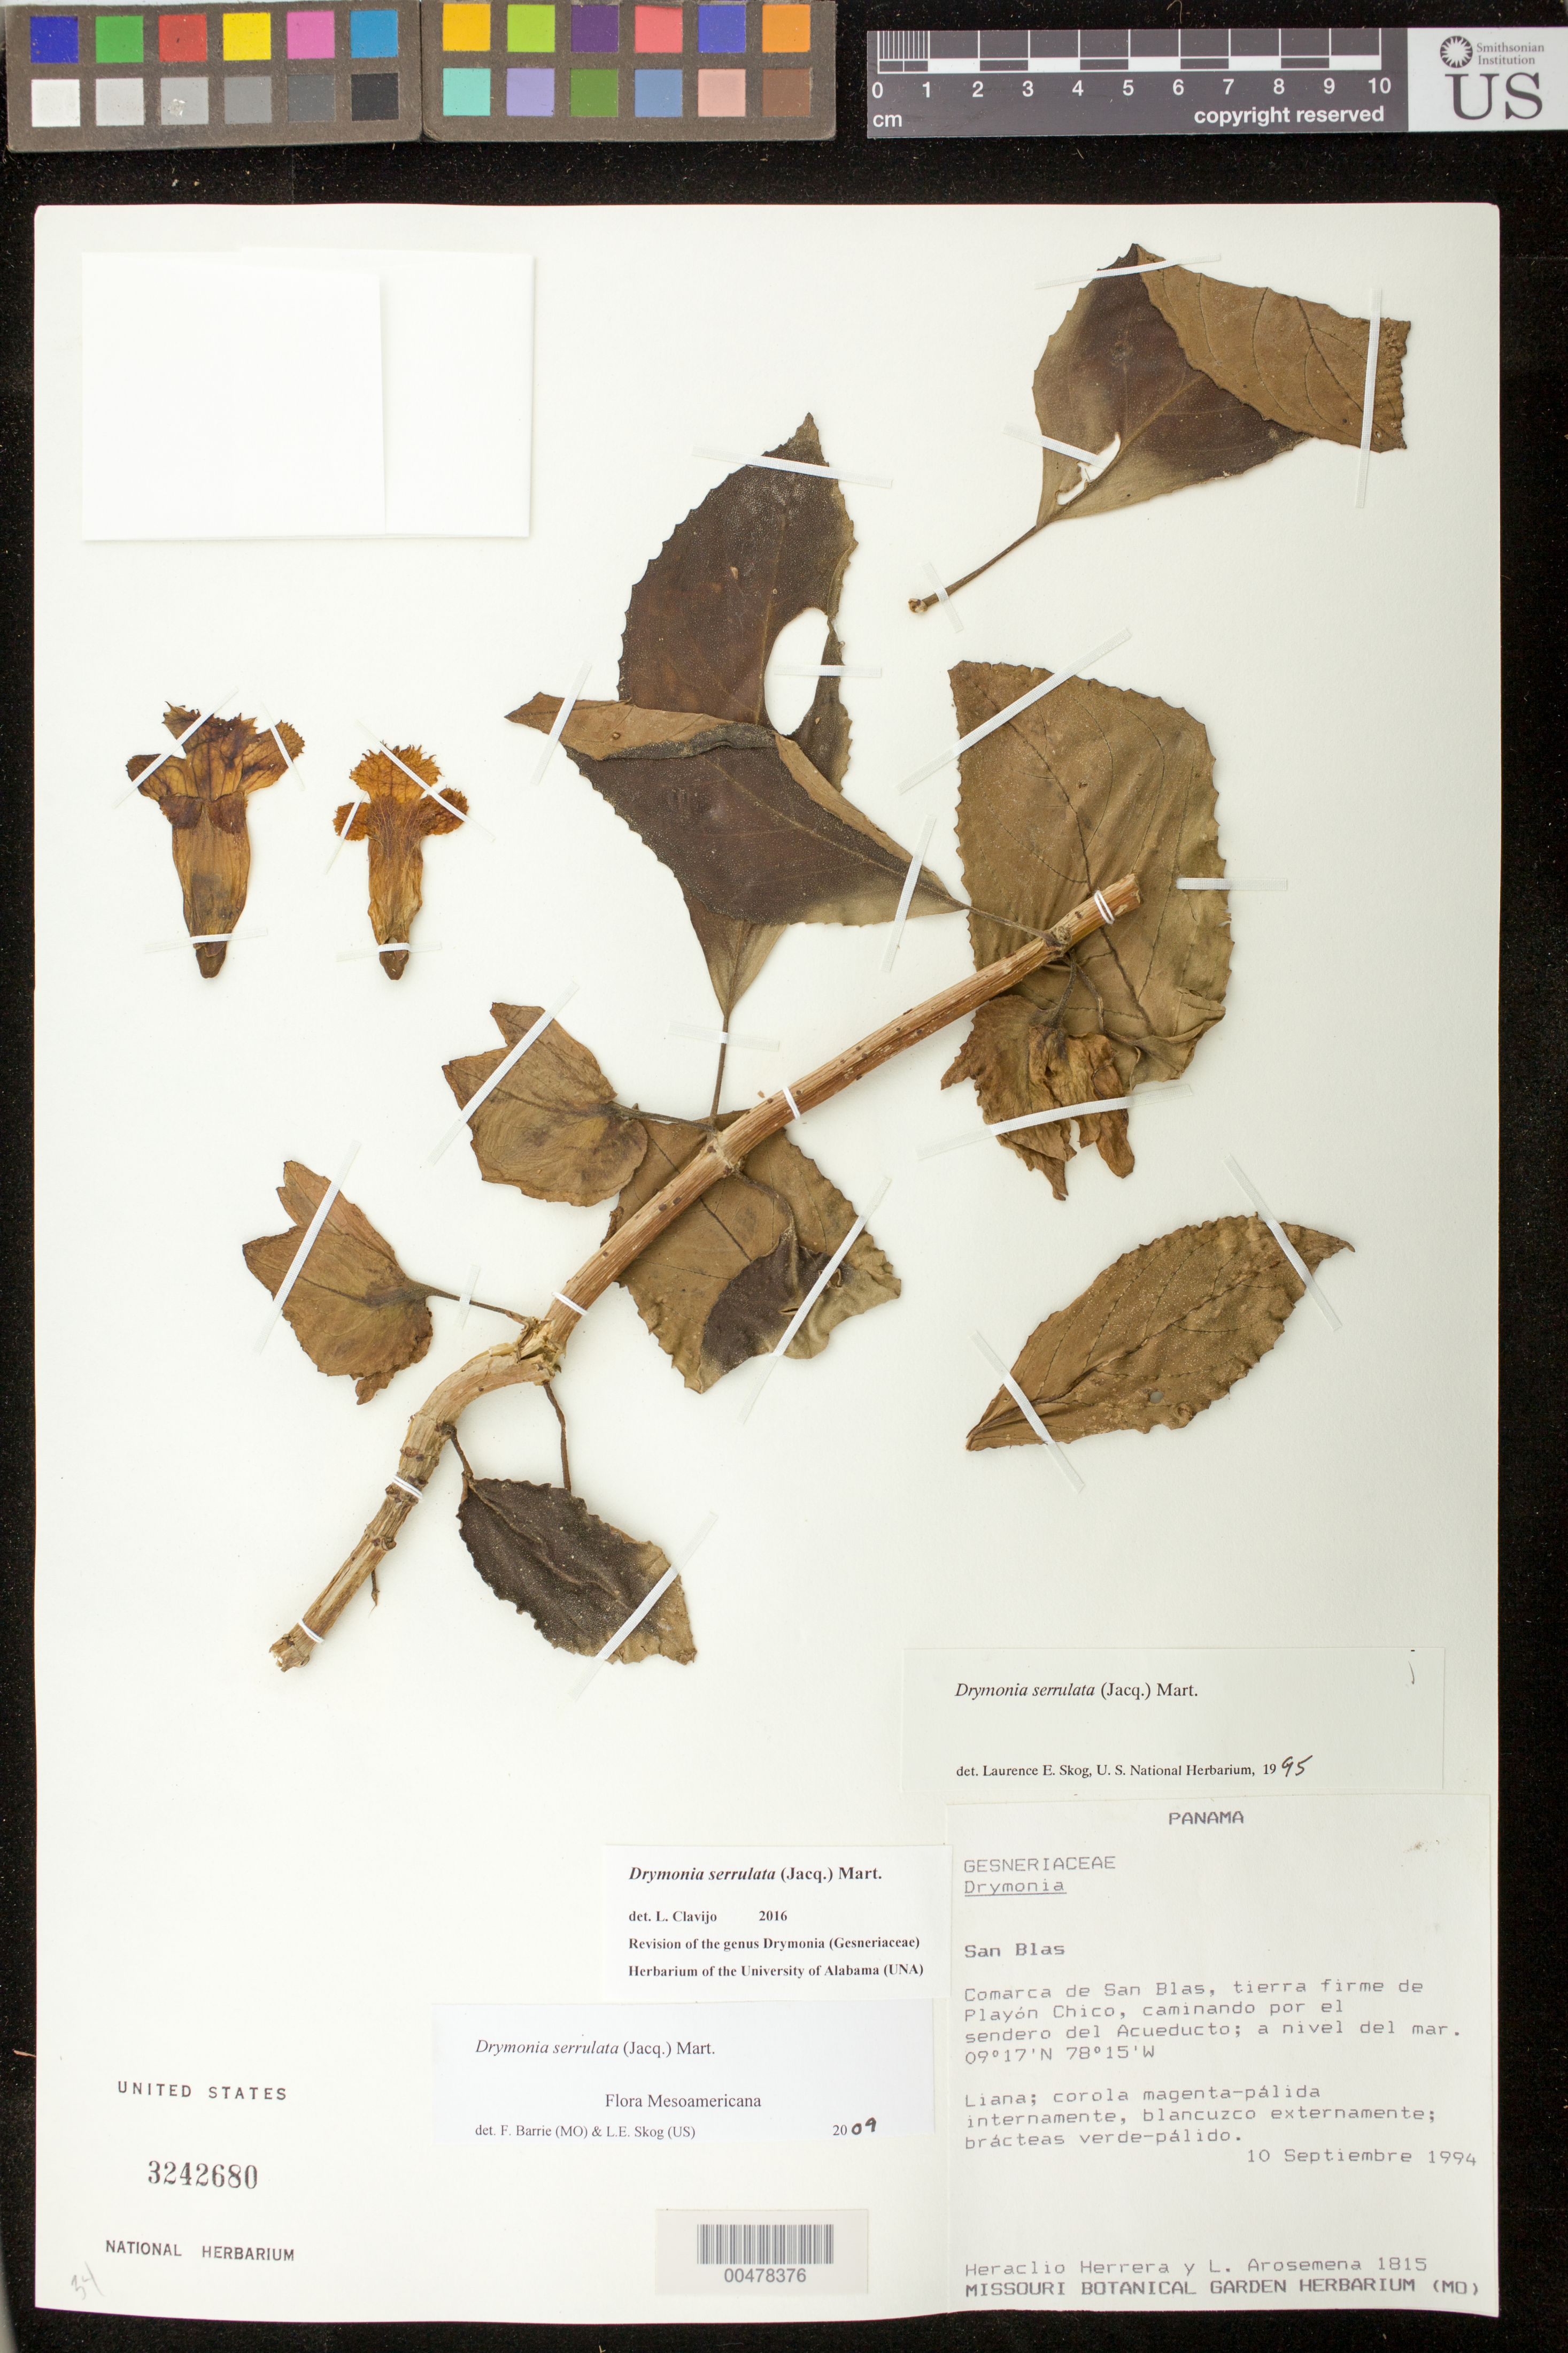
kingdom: Plantae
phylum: Tracheophyta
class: Magnoliopsida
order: Lamiales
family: Gesneriaceae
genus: Drymonia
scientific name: Drymonia serrulata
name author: (Jacq.) Mart.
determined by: Skog, Laurence E.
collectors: H. Herrera & L. Arosemena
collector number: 1815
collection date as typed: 10 Sep 1994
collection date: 1994-09-10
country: Panama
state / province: Kuna Yala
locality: Comarca de San Blas, Playón Chico, caminando por el sendero del Acueducto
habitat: Tierre firme, a nivel del mar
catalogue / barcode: US 3242680